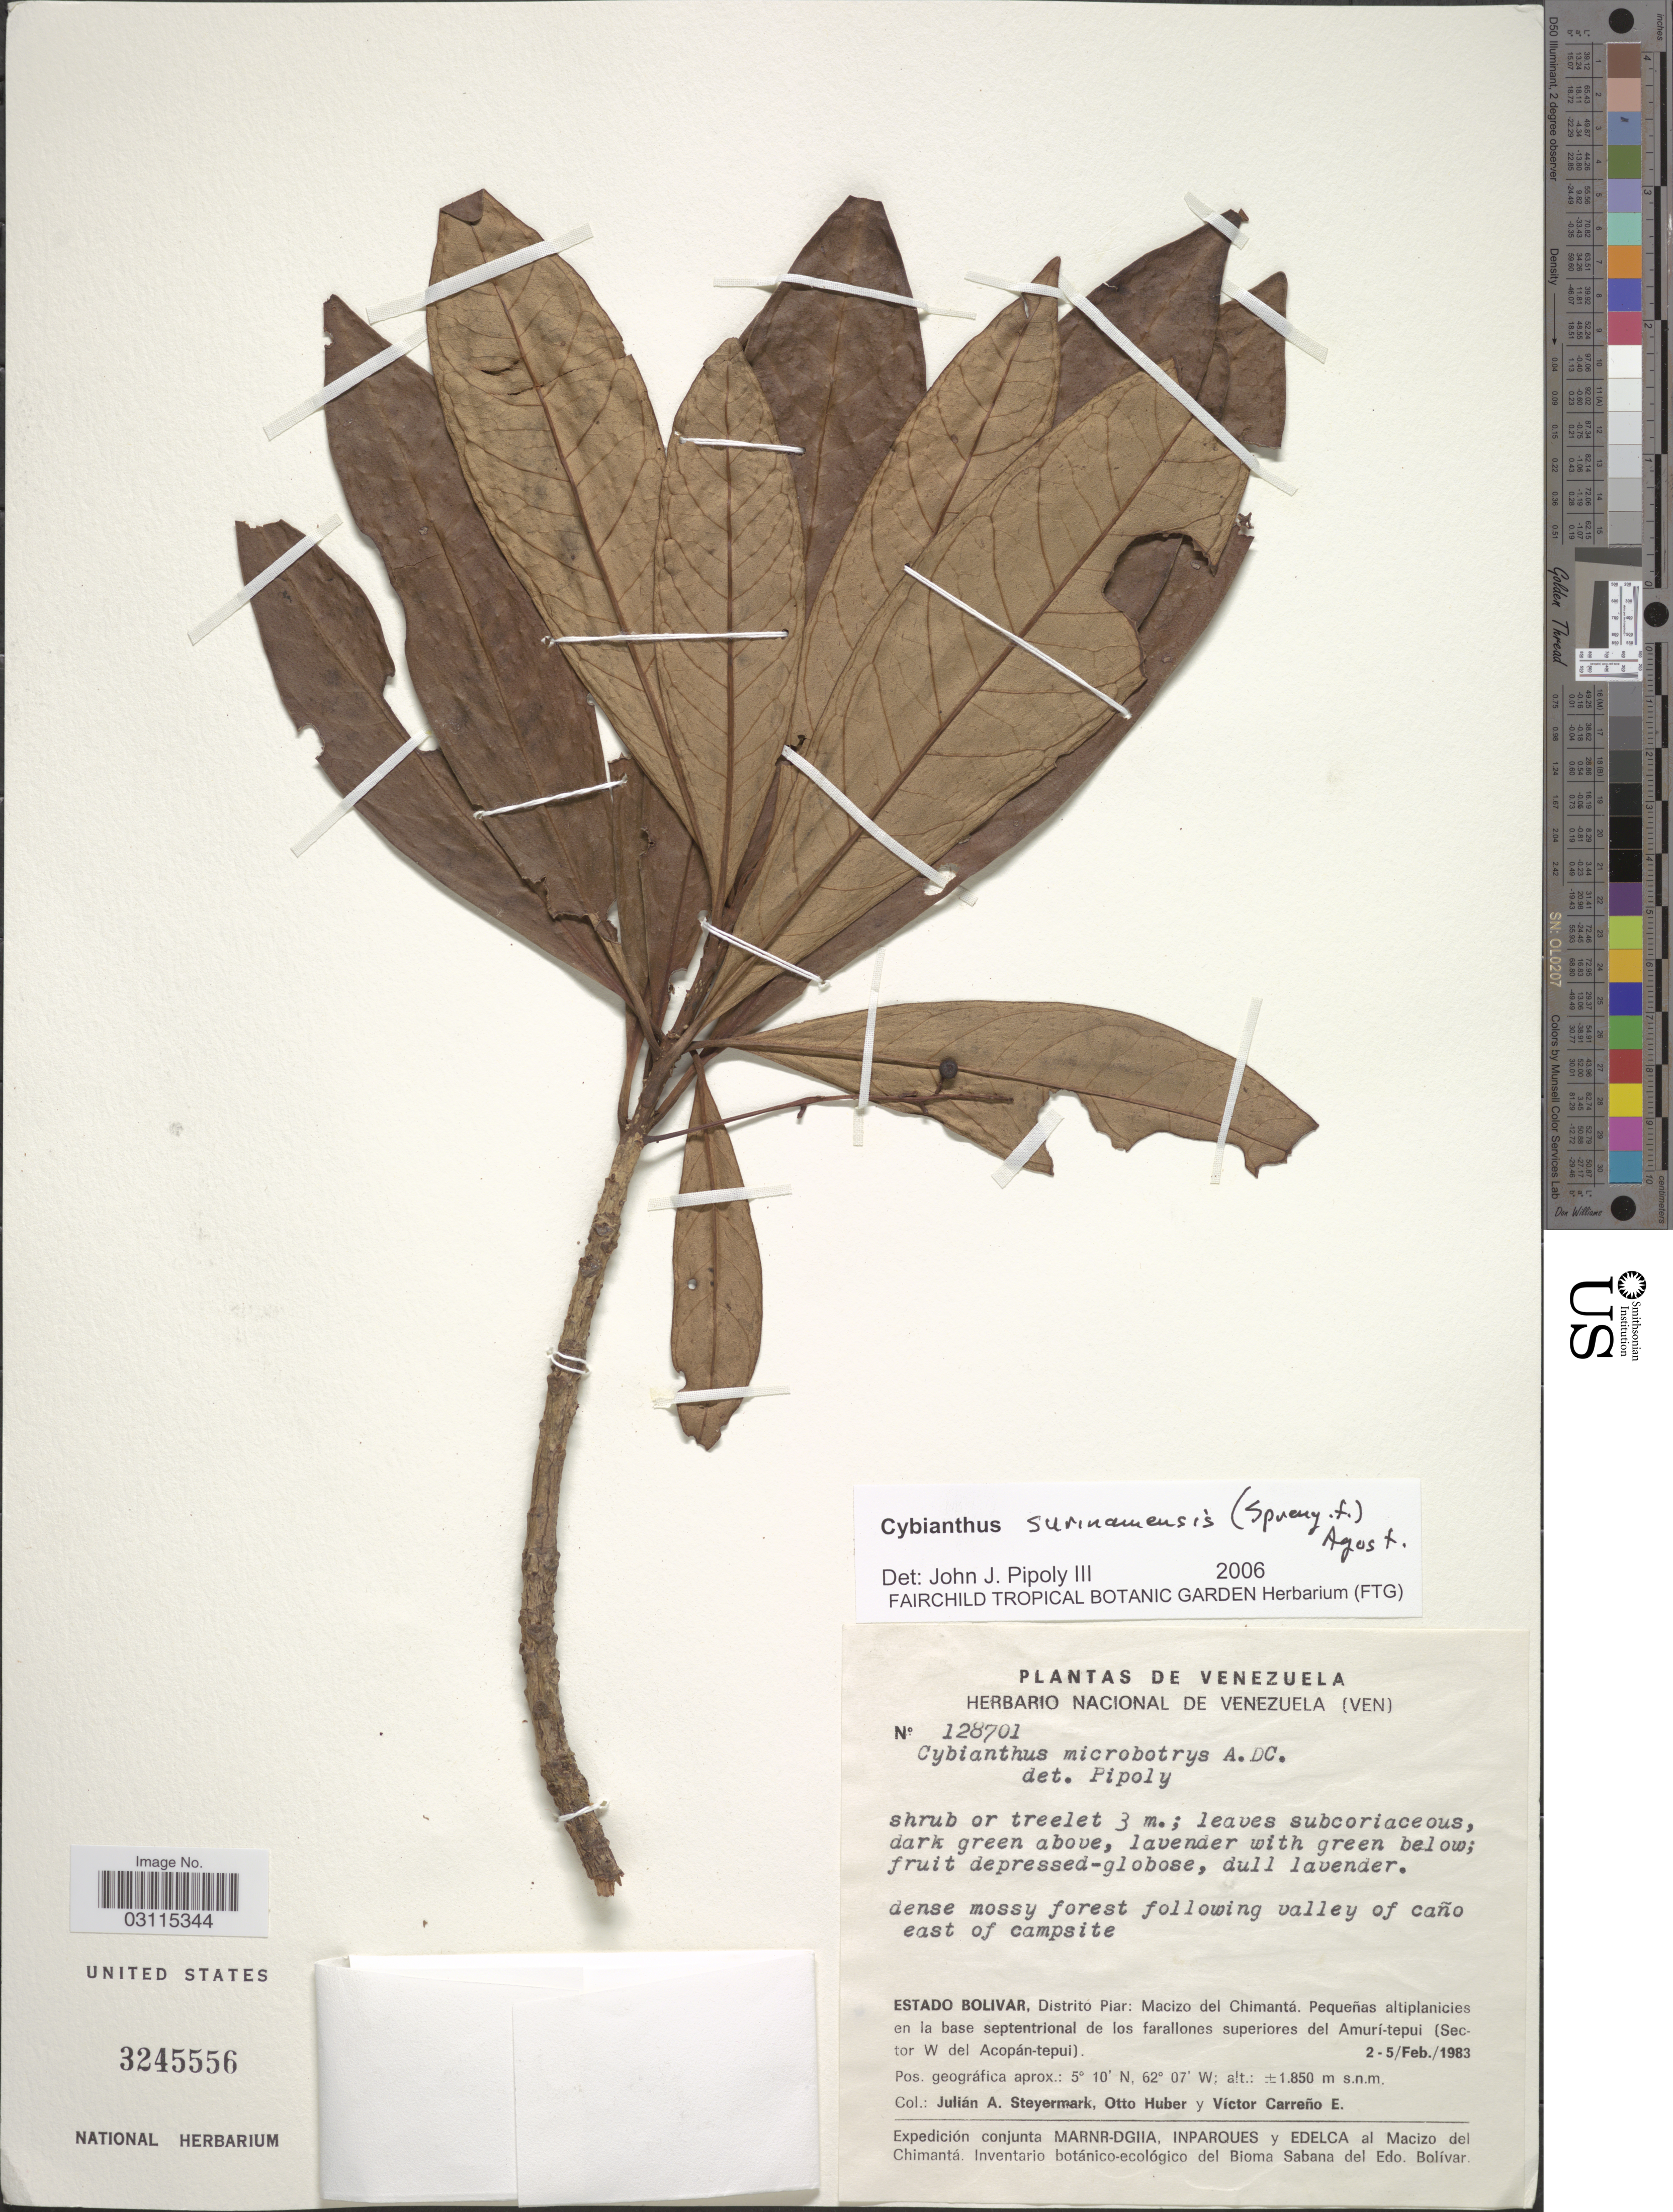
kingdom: Plantae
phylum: Tracheophyta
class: Magnoliopsida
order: Ericales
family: Primulaceae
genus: Cybianthus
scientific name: Cybianthus surinamensis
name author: (Spreng.) G. Agostini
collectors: J. Steyermark, O. Huber & V. Carreño E.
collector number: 128701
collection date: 1983-02-02/1983-02-05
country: Venezuela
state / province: Bolivar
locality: Distrito Piar: Macizo del Chimantá. Pequeñas altiplanicies en la base septentrional de los farallones superiores del Amurí-tepui (Sector W del Acopán-tepui).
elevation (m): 1850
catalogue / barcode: US 3245556